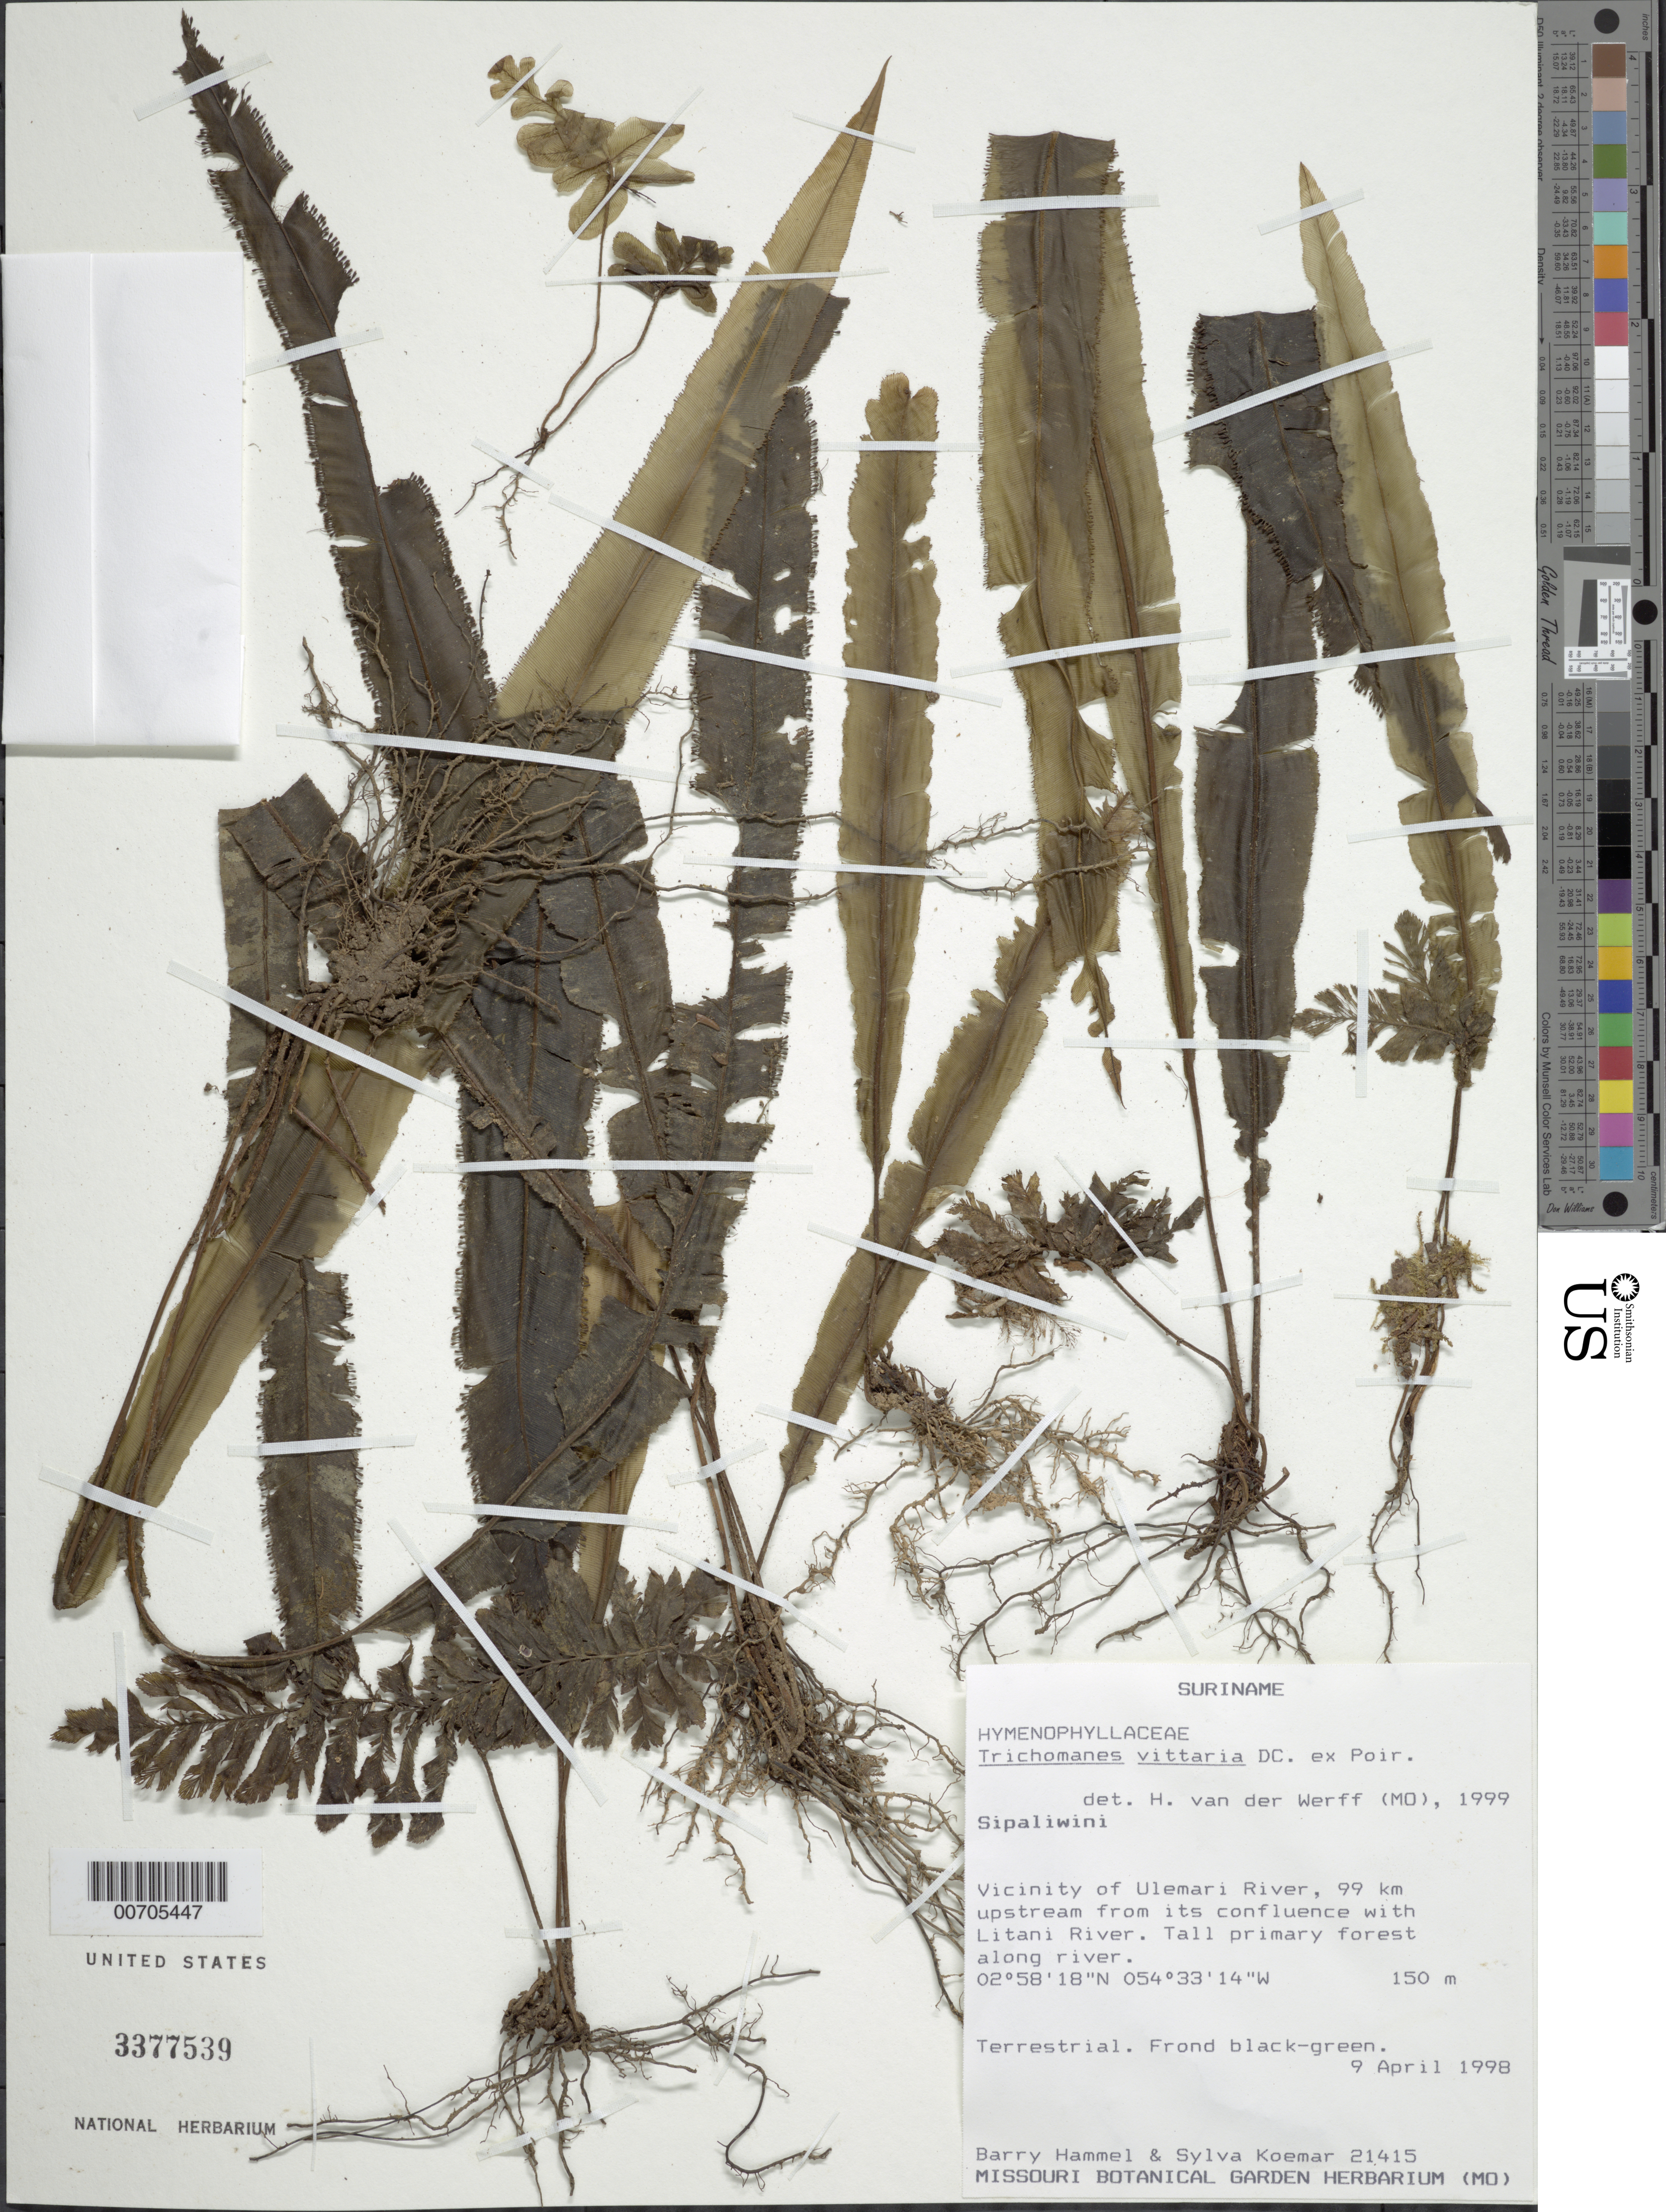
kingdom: Plantae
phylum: Tracheophyta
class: Polypodiopsida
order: Hymenophyllales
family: Hymenophyllaceae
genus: Trichomanes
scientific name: Trichomanes vittaria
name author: DC. ex Poir.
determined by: van der Werff, H., (MO), Missouri Botanical Garden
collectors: B. Hammel & S. Koemar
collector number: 21415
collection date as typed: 9-Apr-98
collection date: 1998-04-09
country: Suriname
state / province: Sipaliwini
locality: Ulemari R., 99 km upstream from confl. with Litani R.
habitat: Tall primary forest along river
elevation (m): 150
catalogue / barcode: US 3377539